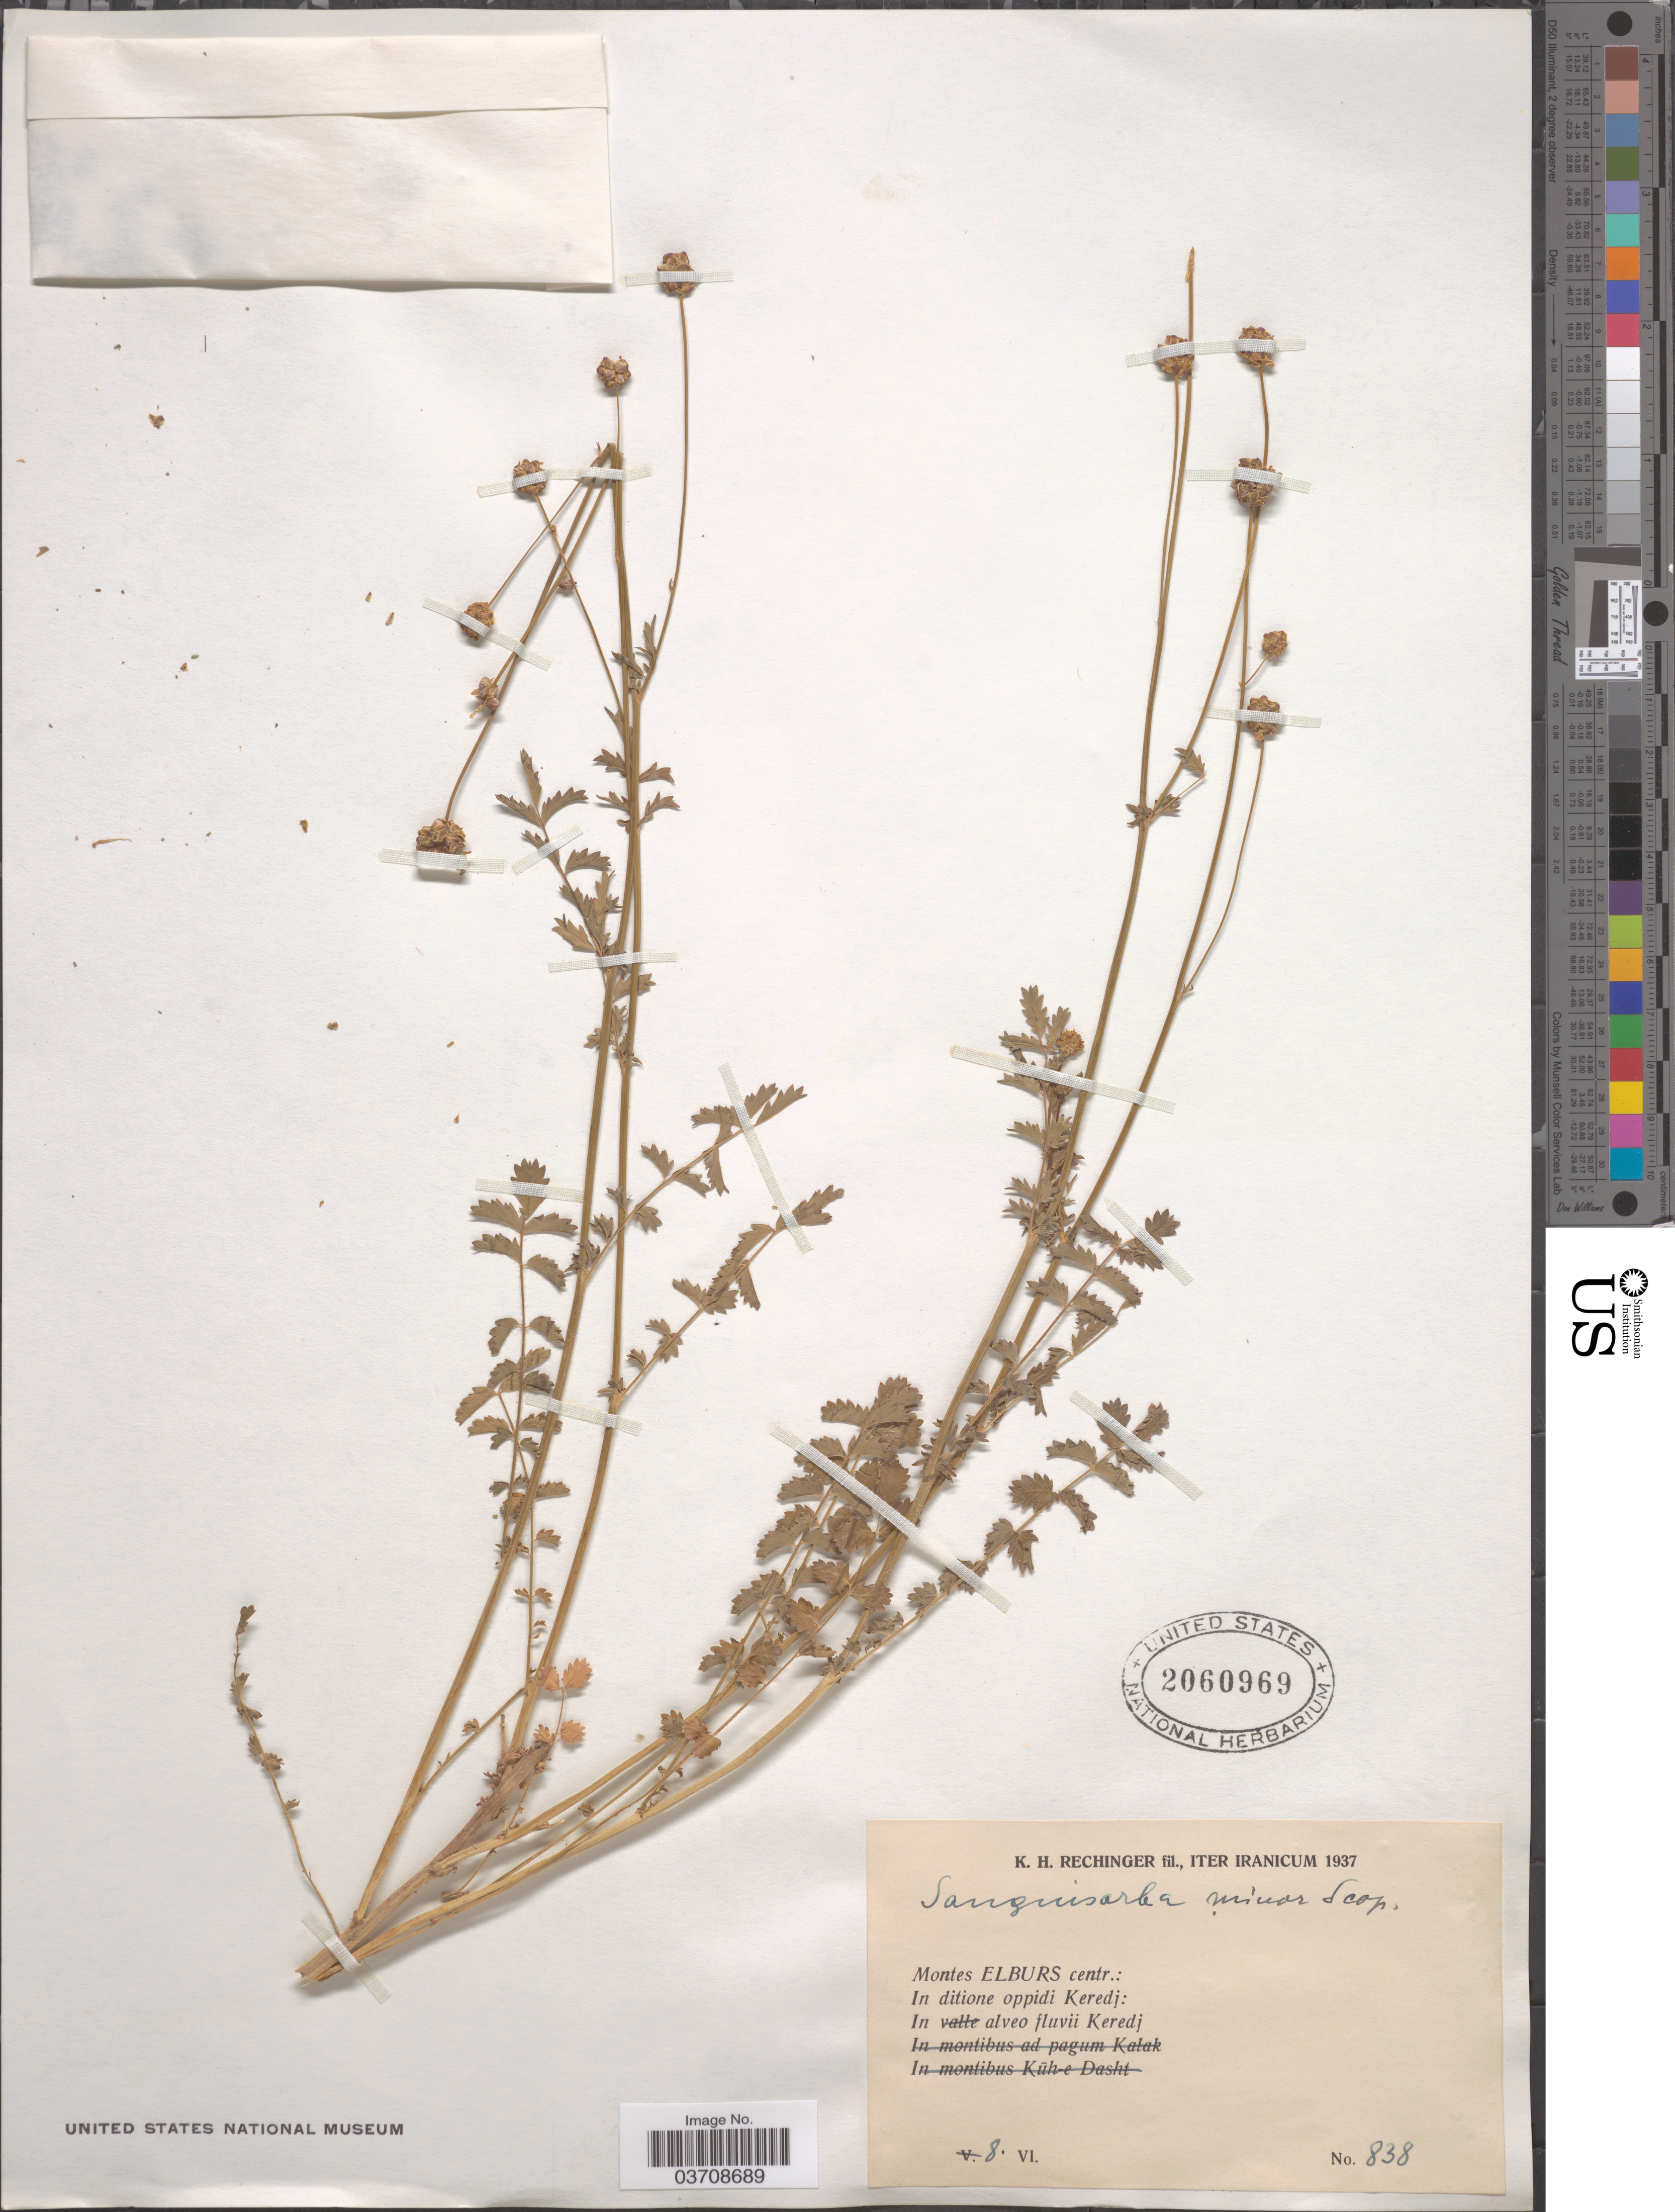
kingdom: Plantae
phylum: Tracheophyta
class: Magnoliopsida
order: Rosales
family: Rosaceae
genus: Sanguisorba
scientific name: Sanguisorba minor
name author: Scop.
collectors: K. H. Rechinger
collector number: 838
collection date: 1937-06-08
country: Iran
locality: Iter Iranicum. Montes Elburs centr.: In ditione oppidi Keredj. In alveo fluvii Keredj.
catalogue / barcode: US 2060969